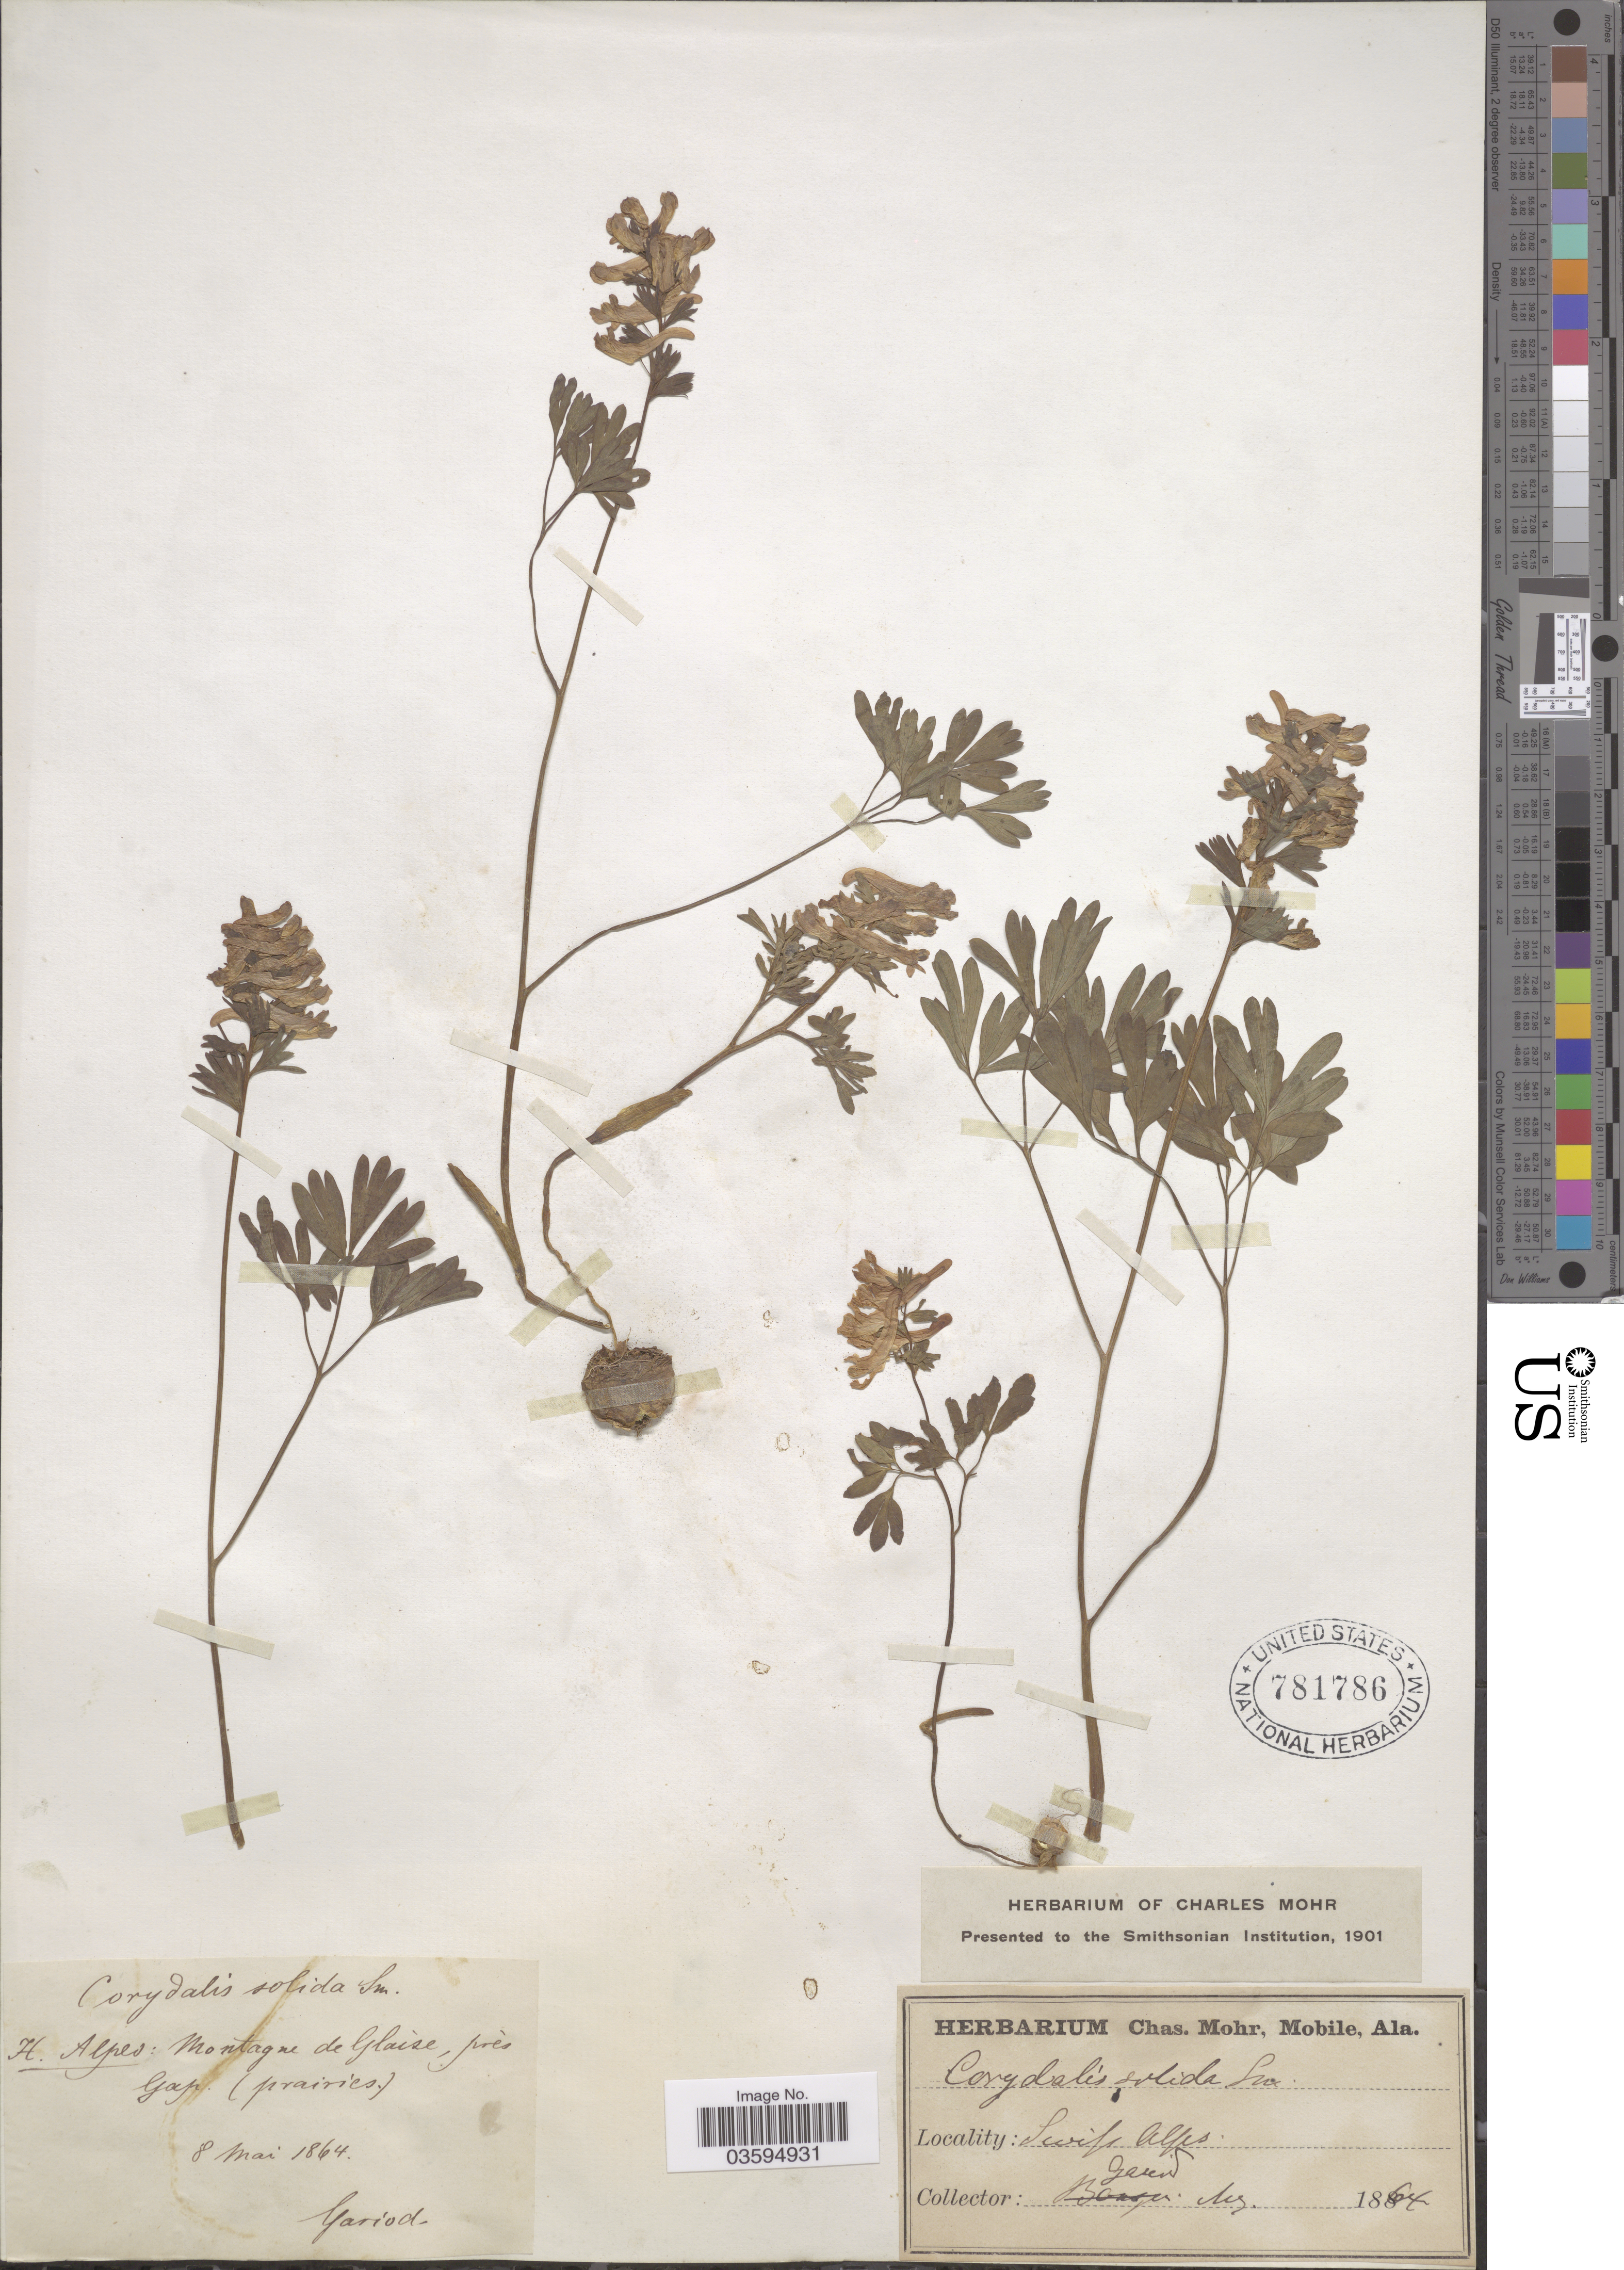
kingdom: Plantae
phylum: Tracheophyta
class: Magnoliopsida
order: Ranunculales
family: Papaveraceae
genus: Corydalis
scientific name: Corydalis solida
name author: (L.) Clairv.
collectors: Gariod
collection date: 1864-05-08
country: Switzerland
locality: H. Alpes: Montagne de Glaíse, près Gap. (prairies.). Swiss Alps.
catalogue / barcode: US 781786